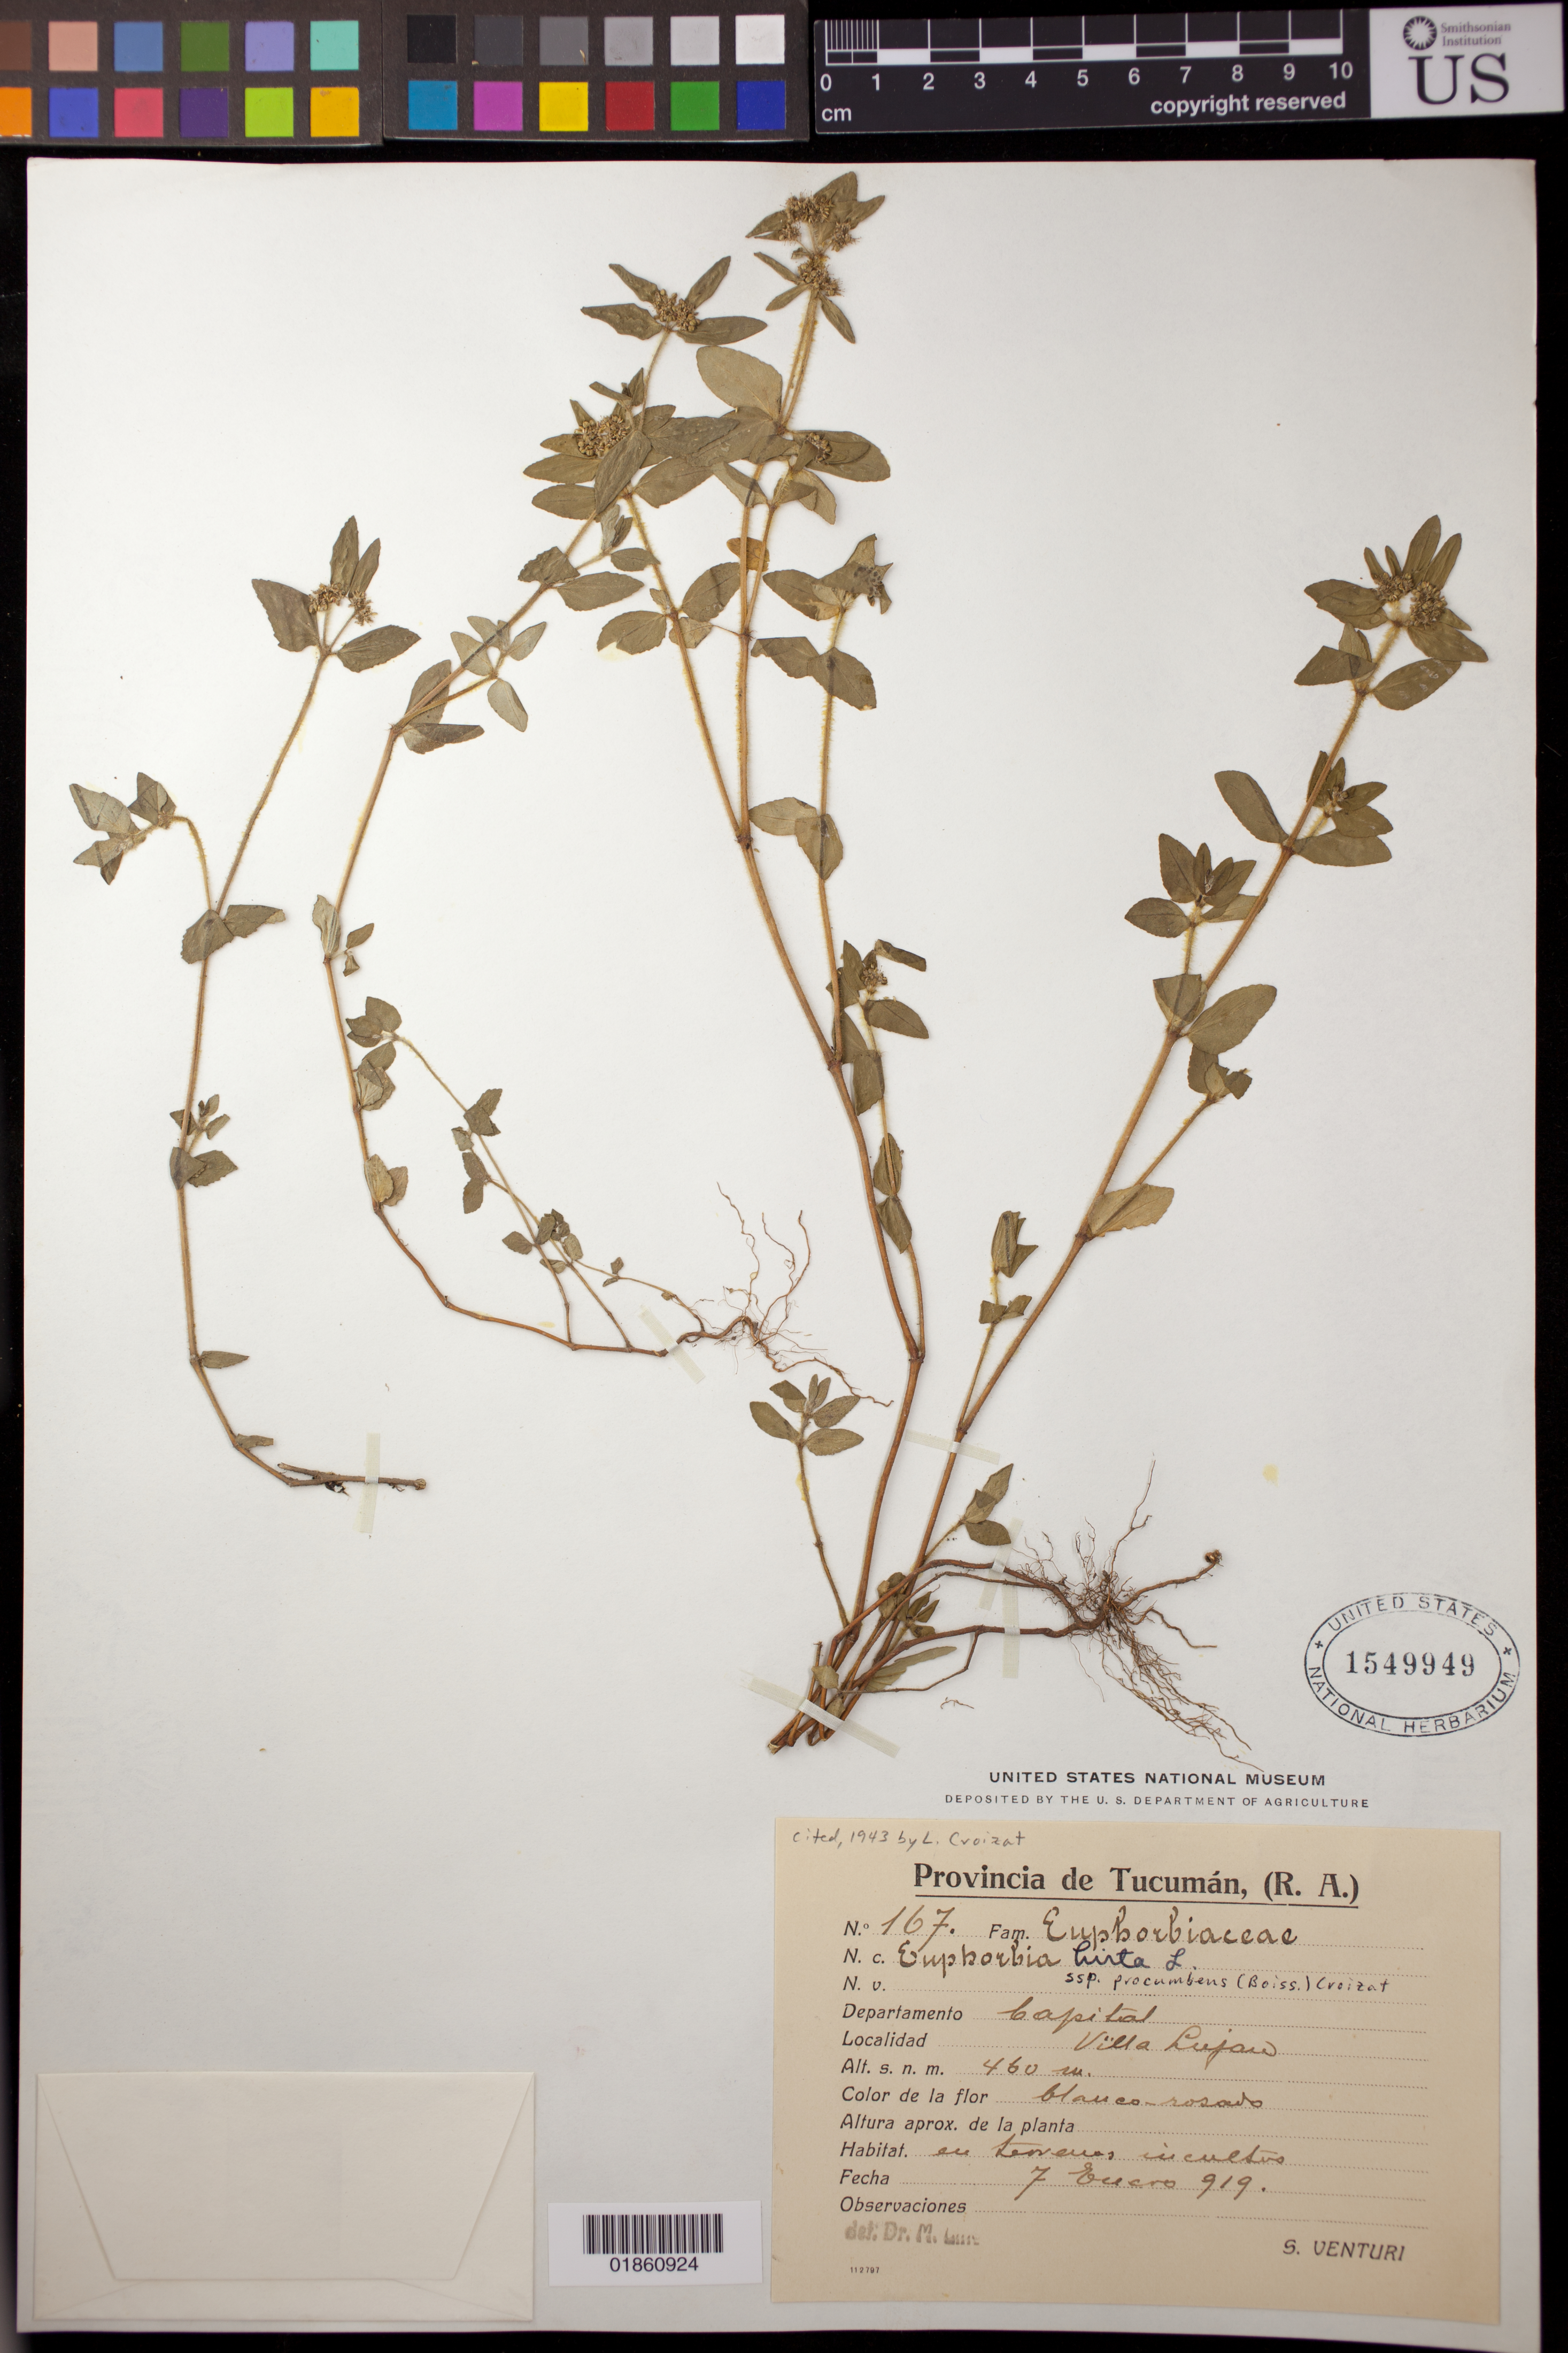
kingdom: Plantae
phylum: Tracheophyta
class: Magnoliopsida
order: Malpighiales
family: Euphorbiaceae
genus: Euphorbia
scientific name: Euphorbia hirta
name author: L.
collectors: S. Venturi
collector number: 167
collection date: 1919-01-07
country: Argentina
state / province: Tucuman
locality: Departamento: Capital; Localidad: Villa Luján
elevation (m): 460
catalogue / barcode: US 1549949